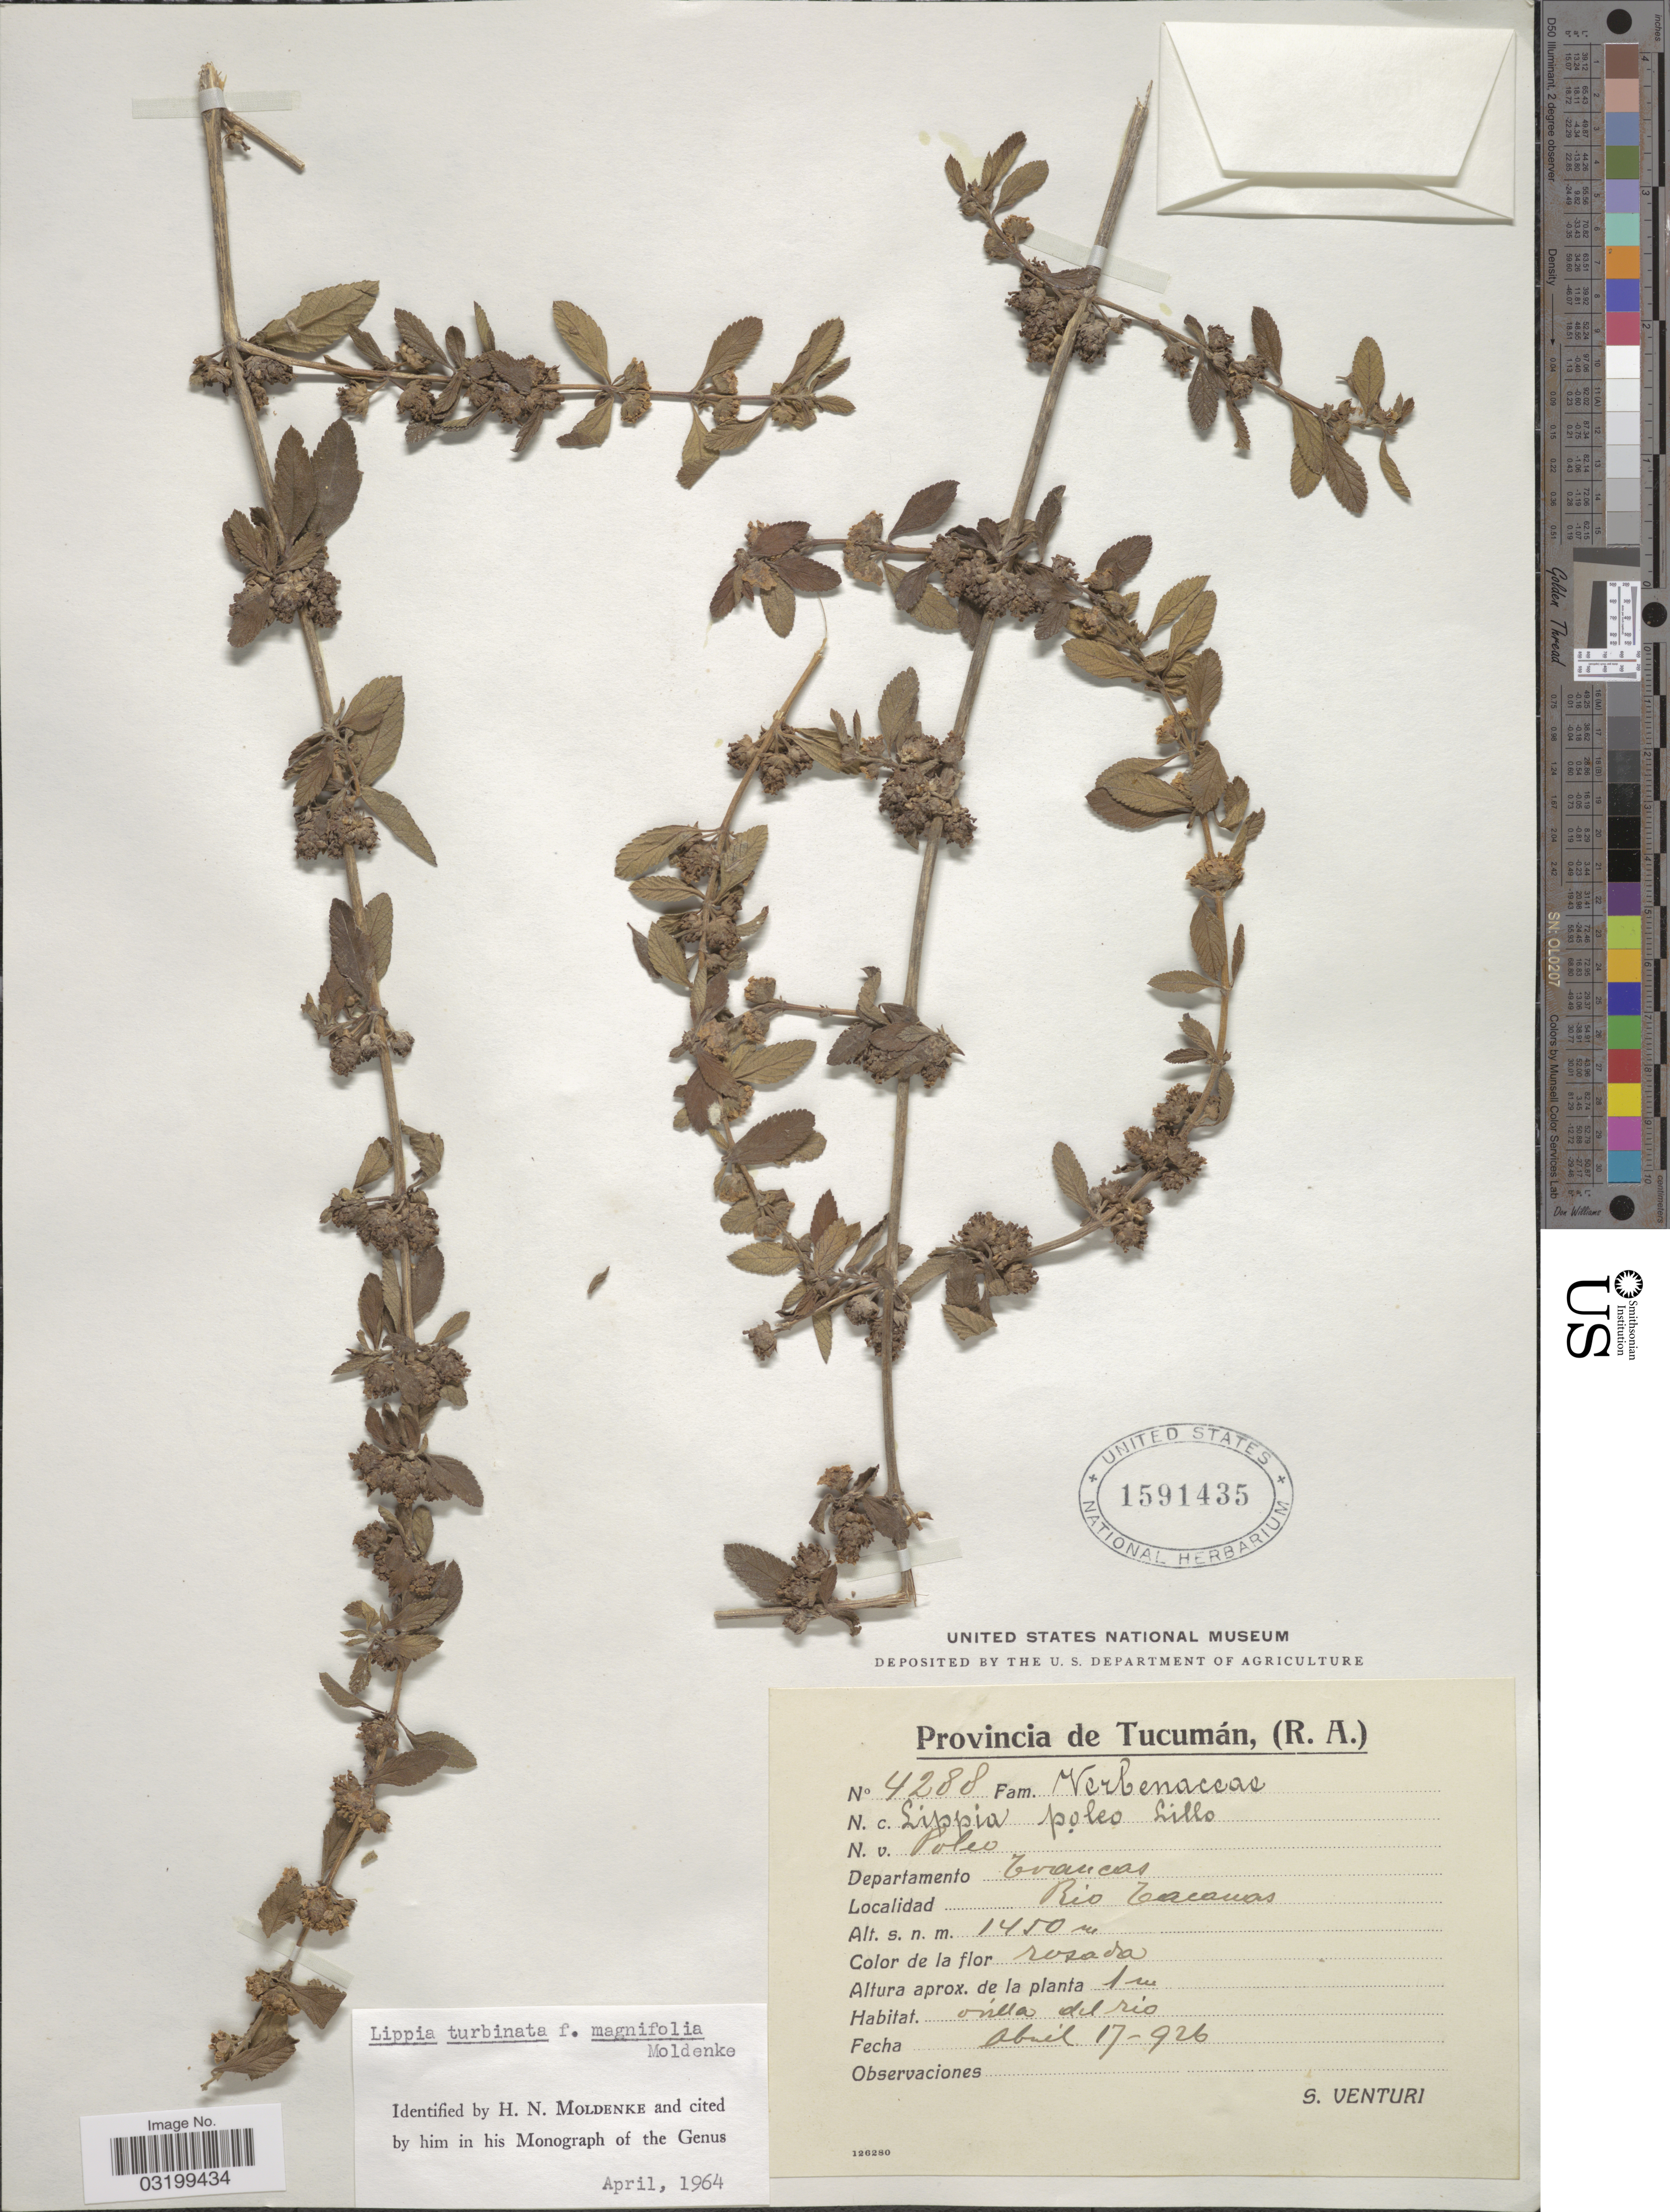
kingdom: Plantae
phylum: Tracheophyta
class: Magnoliopsida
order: Lamiales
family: Verbenaceae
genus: Lippia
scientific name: Lippia turbinata f. magnifolia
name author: Moldenke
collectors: S. Venturi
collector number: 4288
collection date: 1926-04-17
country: Argentina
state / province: Tucuman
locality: Departamento Trancas. Rio Tacanas.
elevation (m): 1450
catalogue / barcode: US 1591435